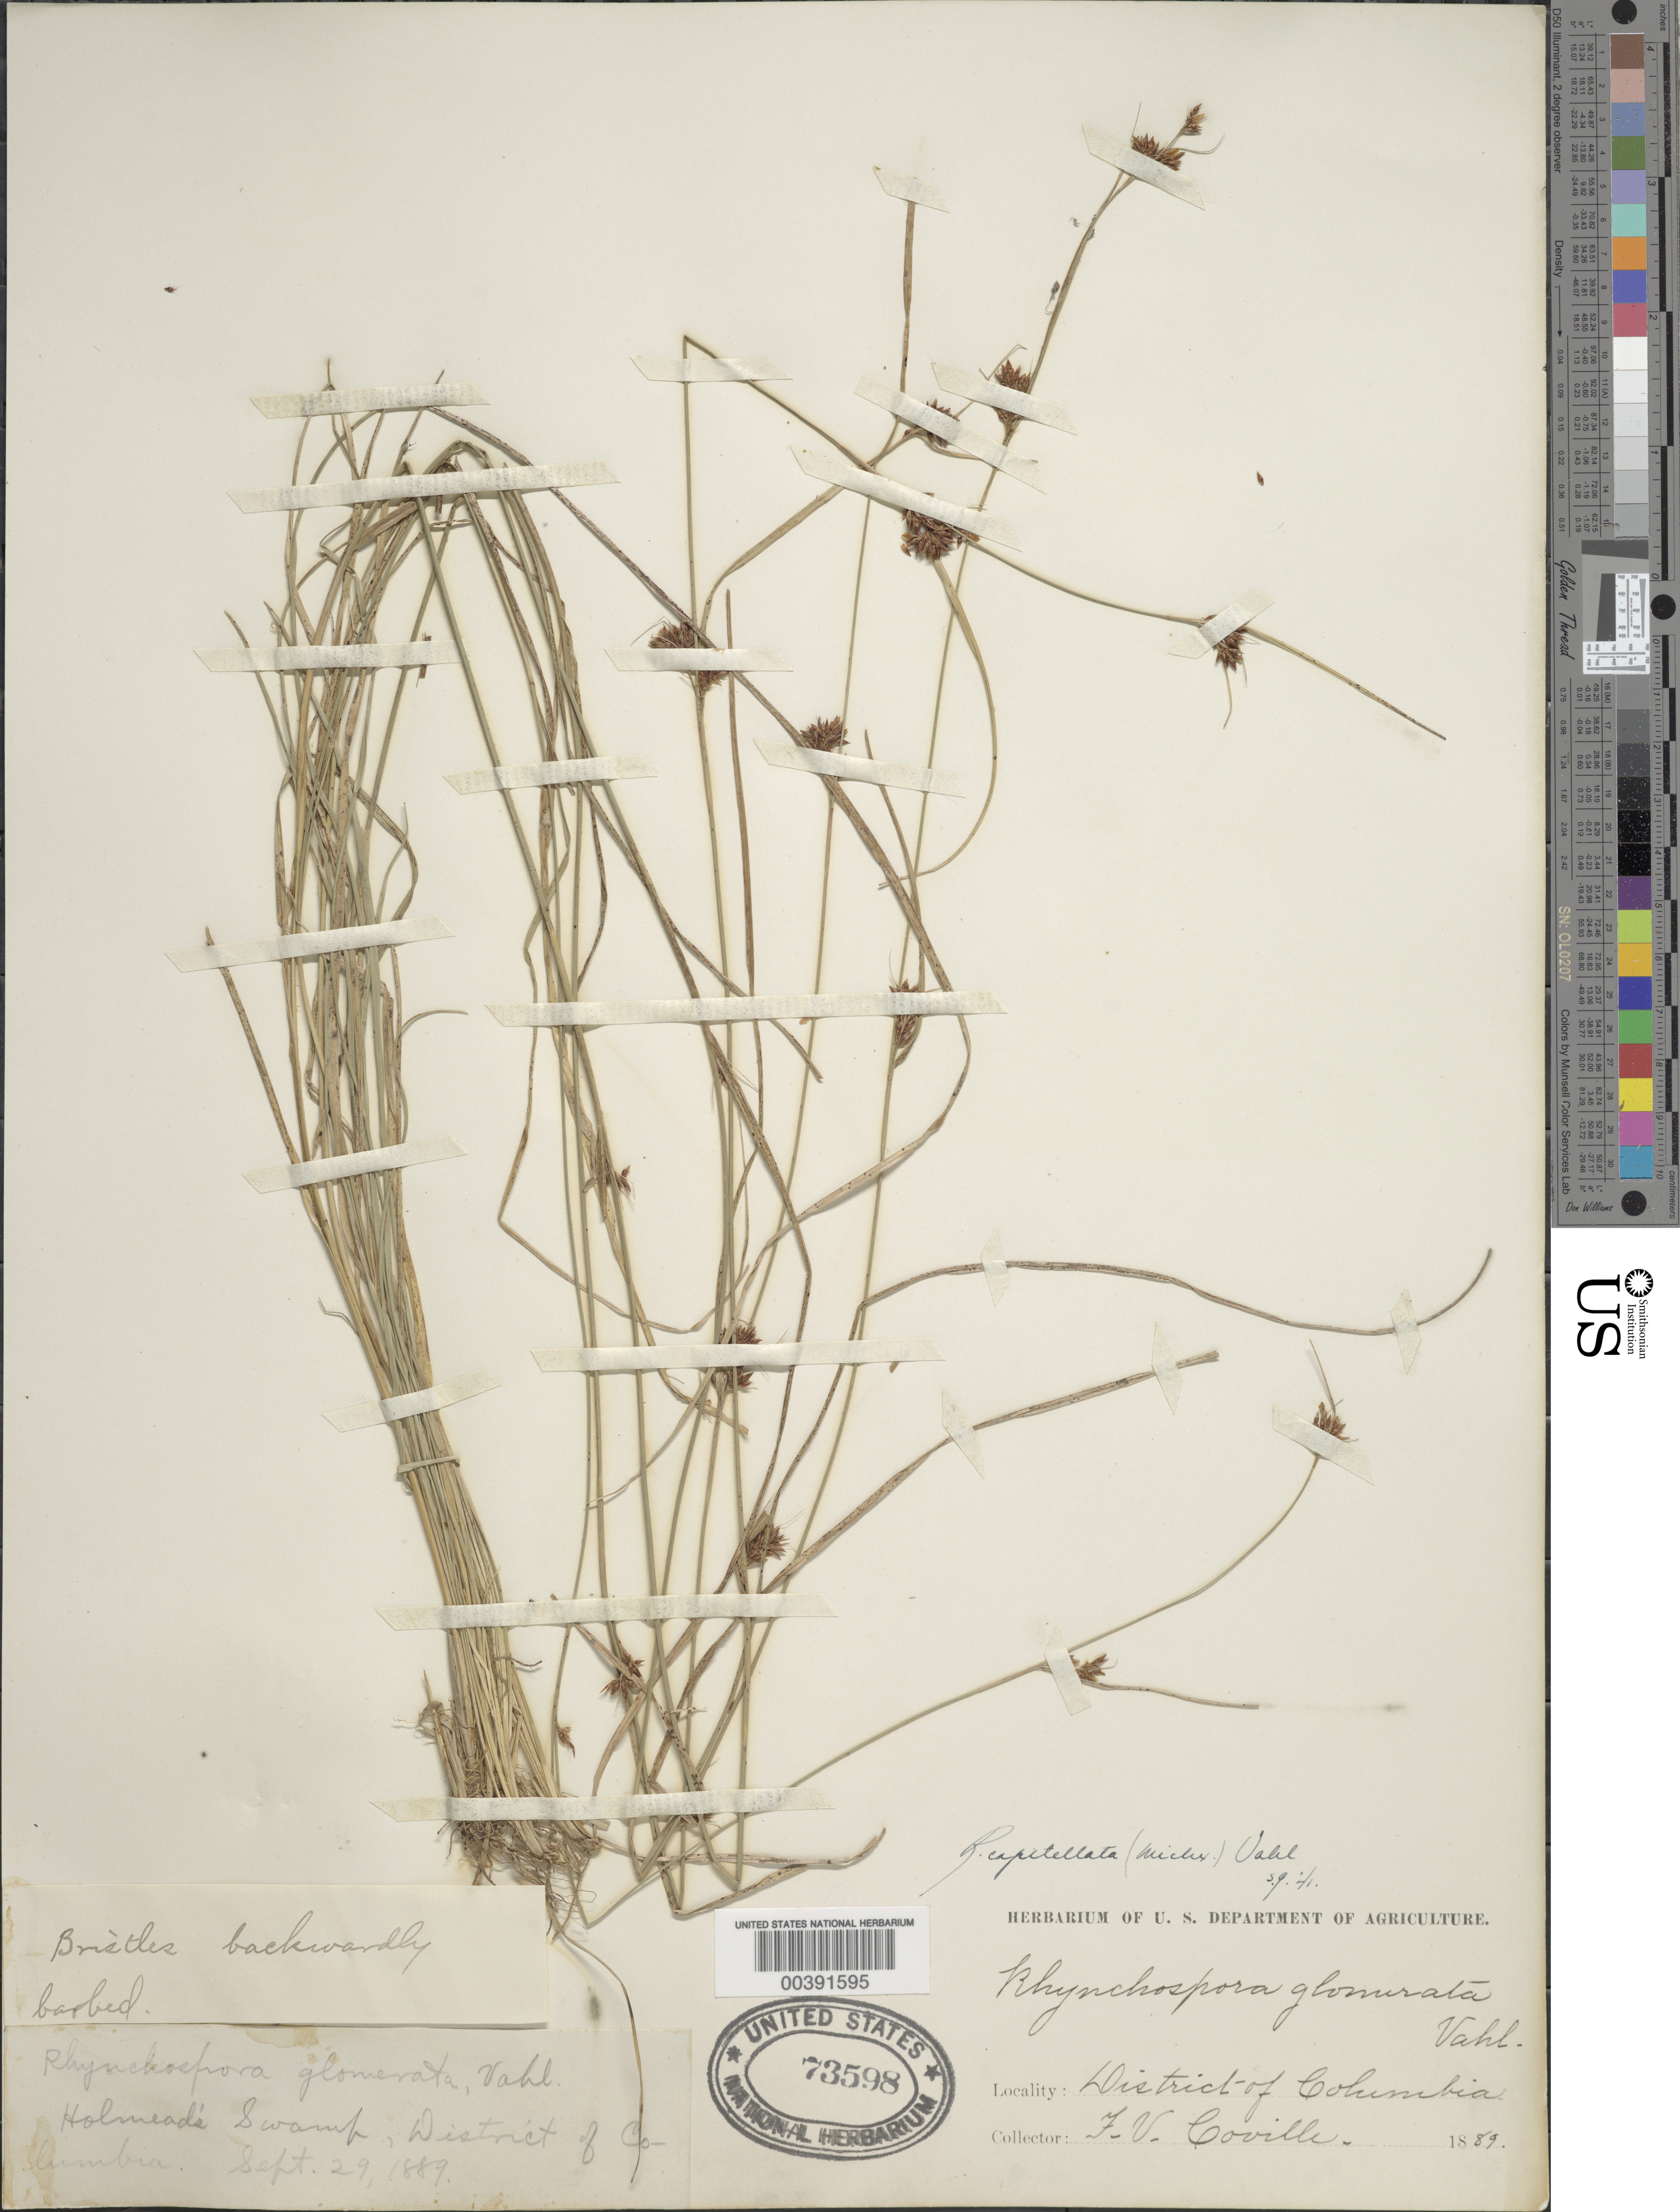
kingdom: Plantae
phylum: Tracheophyta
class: Liliopsida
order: Poales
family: Cyperaceae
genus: Rhynchospora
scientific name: Rhynchospora capitellata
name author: (Michx.) Vahl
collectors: F. V. Coville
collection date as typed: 29 Sep 1889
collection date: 1889-09-29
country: United States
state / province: District of Columbia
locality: Holmead's Swamp Rock Creek Park & vicinity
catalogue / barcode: US 73598